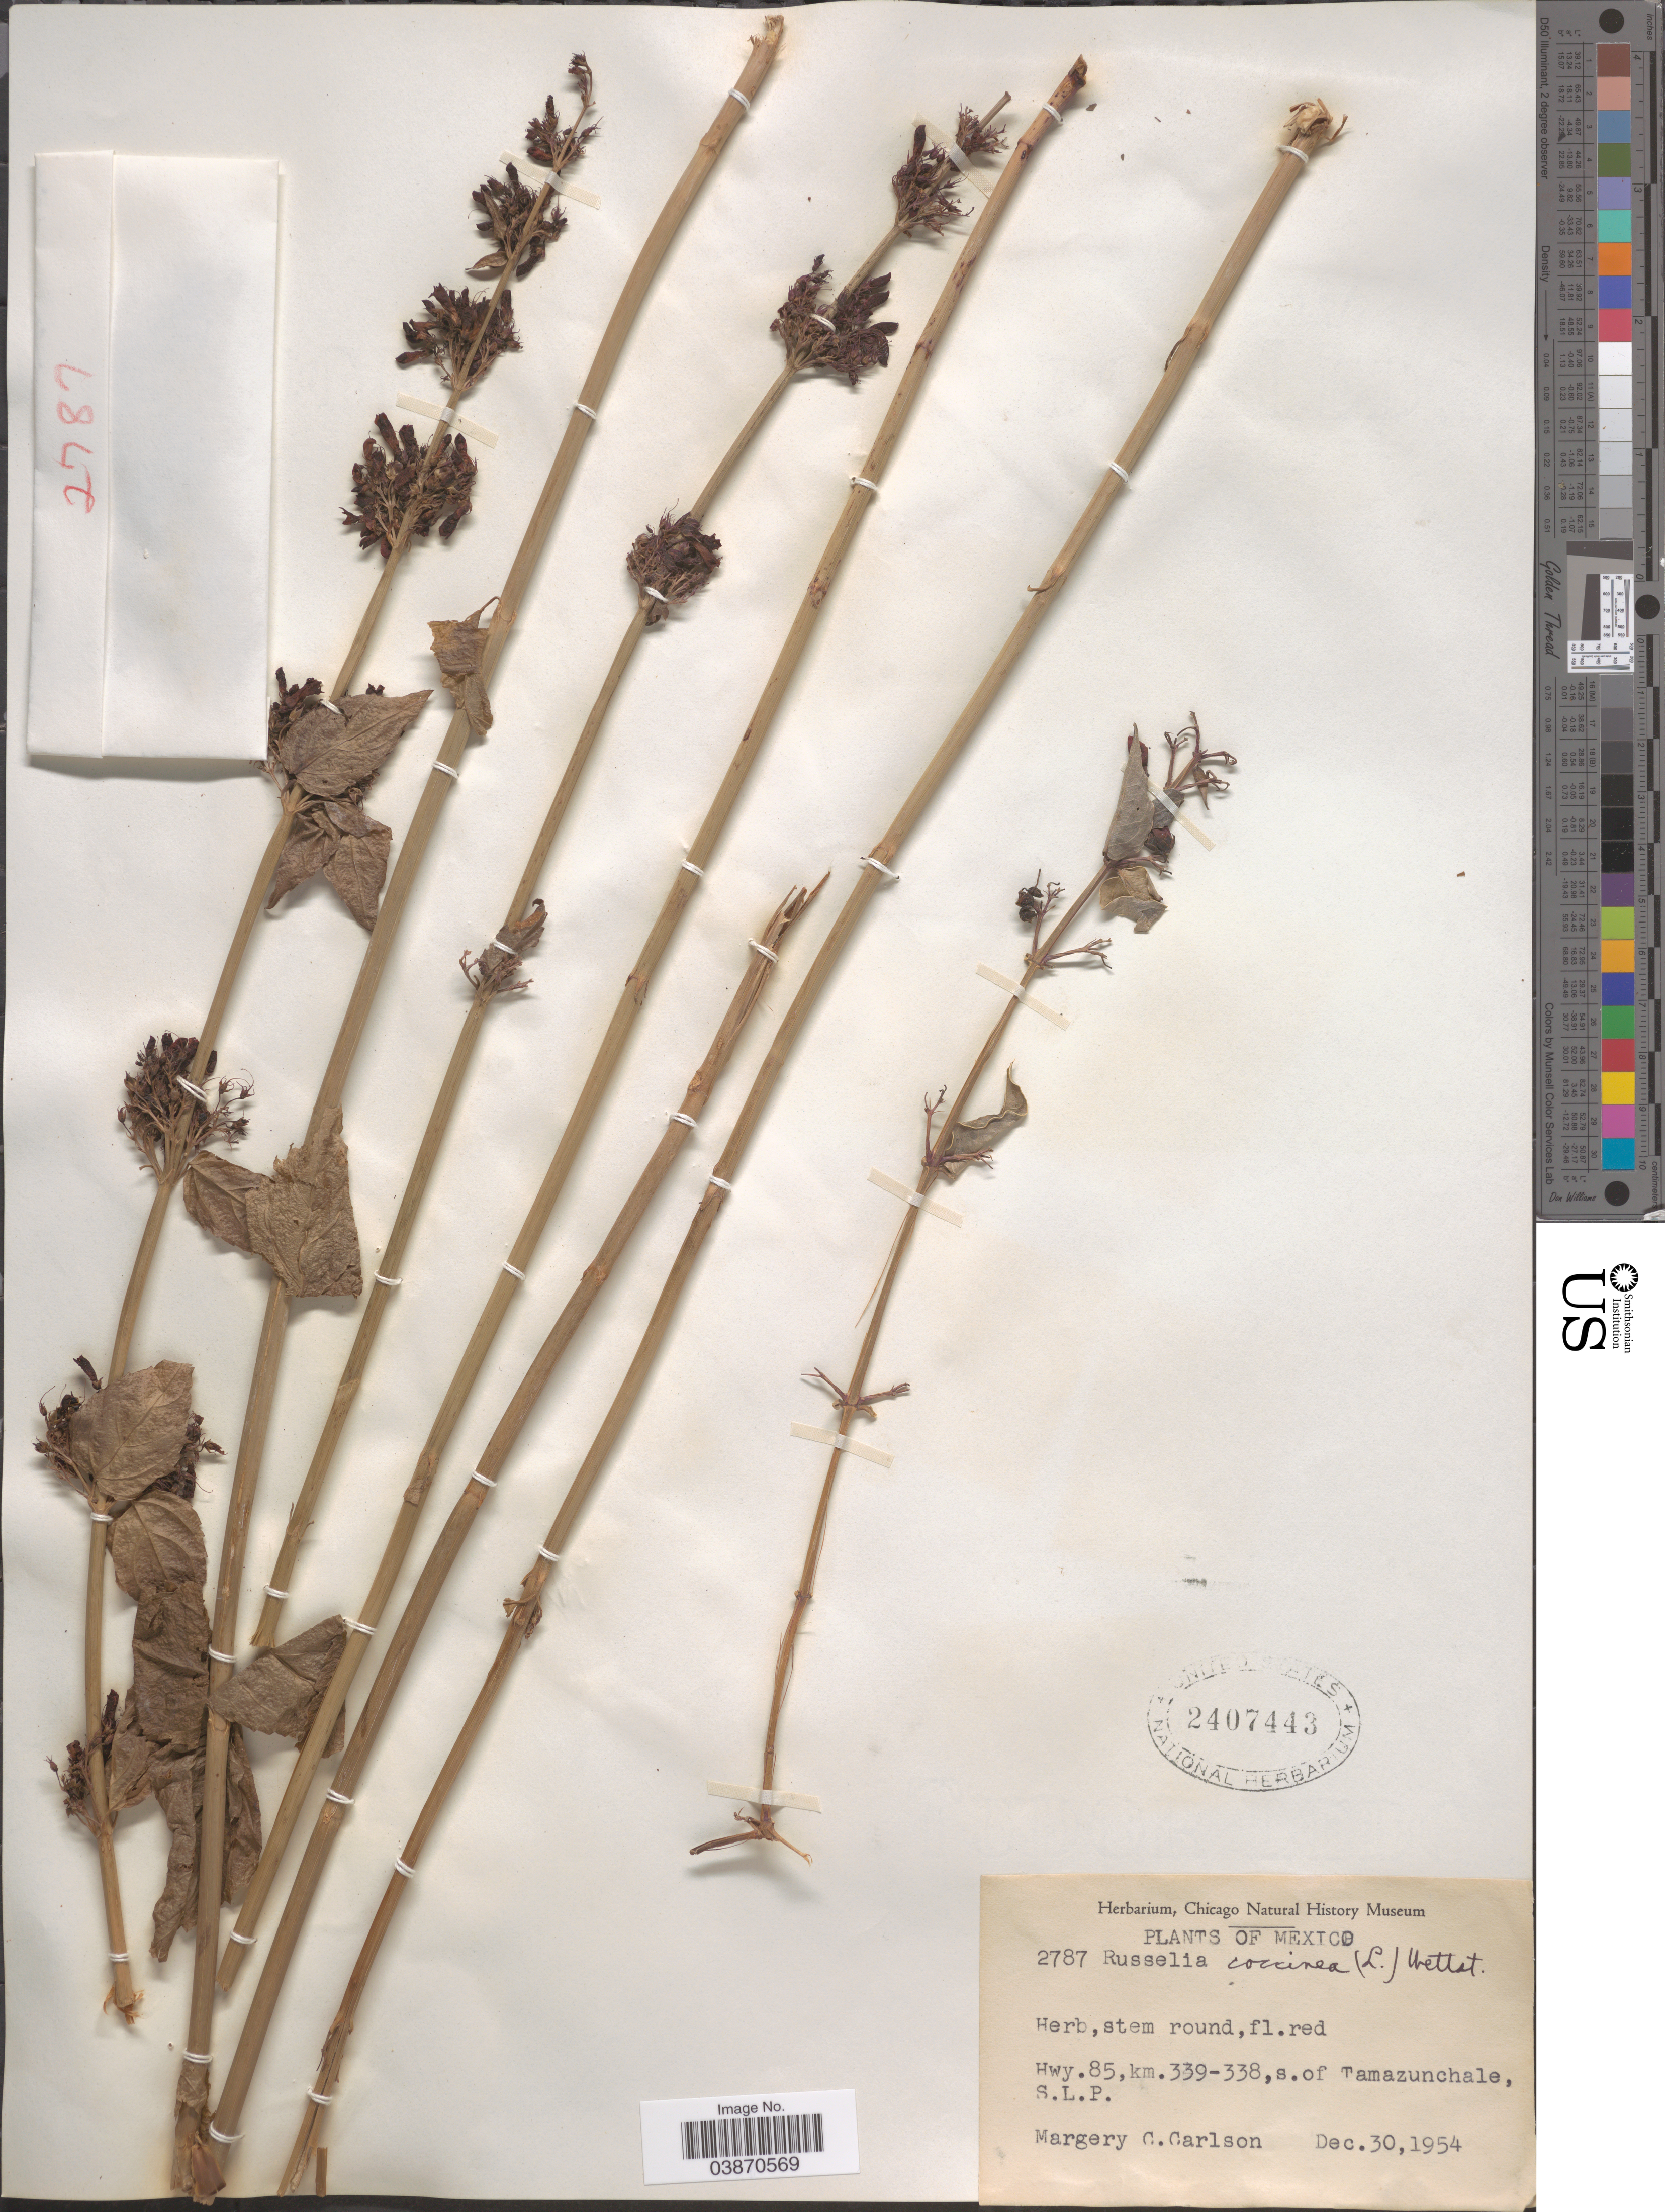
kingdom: Plantae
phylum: Tracheophyta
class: Magnoliopsida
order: Lamiales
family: Plantaginaceae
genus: Russelia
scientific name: Russelia coccinea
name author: (L.) Wettst.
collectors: M. C. Carlson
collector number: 2787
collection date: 1954-12-30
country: Mexico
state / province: San Luis Potosí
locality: Hwy. 85, km. 339-338, s. of Tamazunchale.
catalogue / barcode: US 2407443